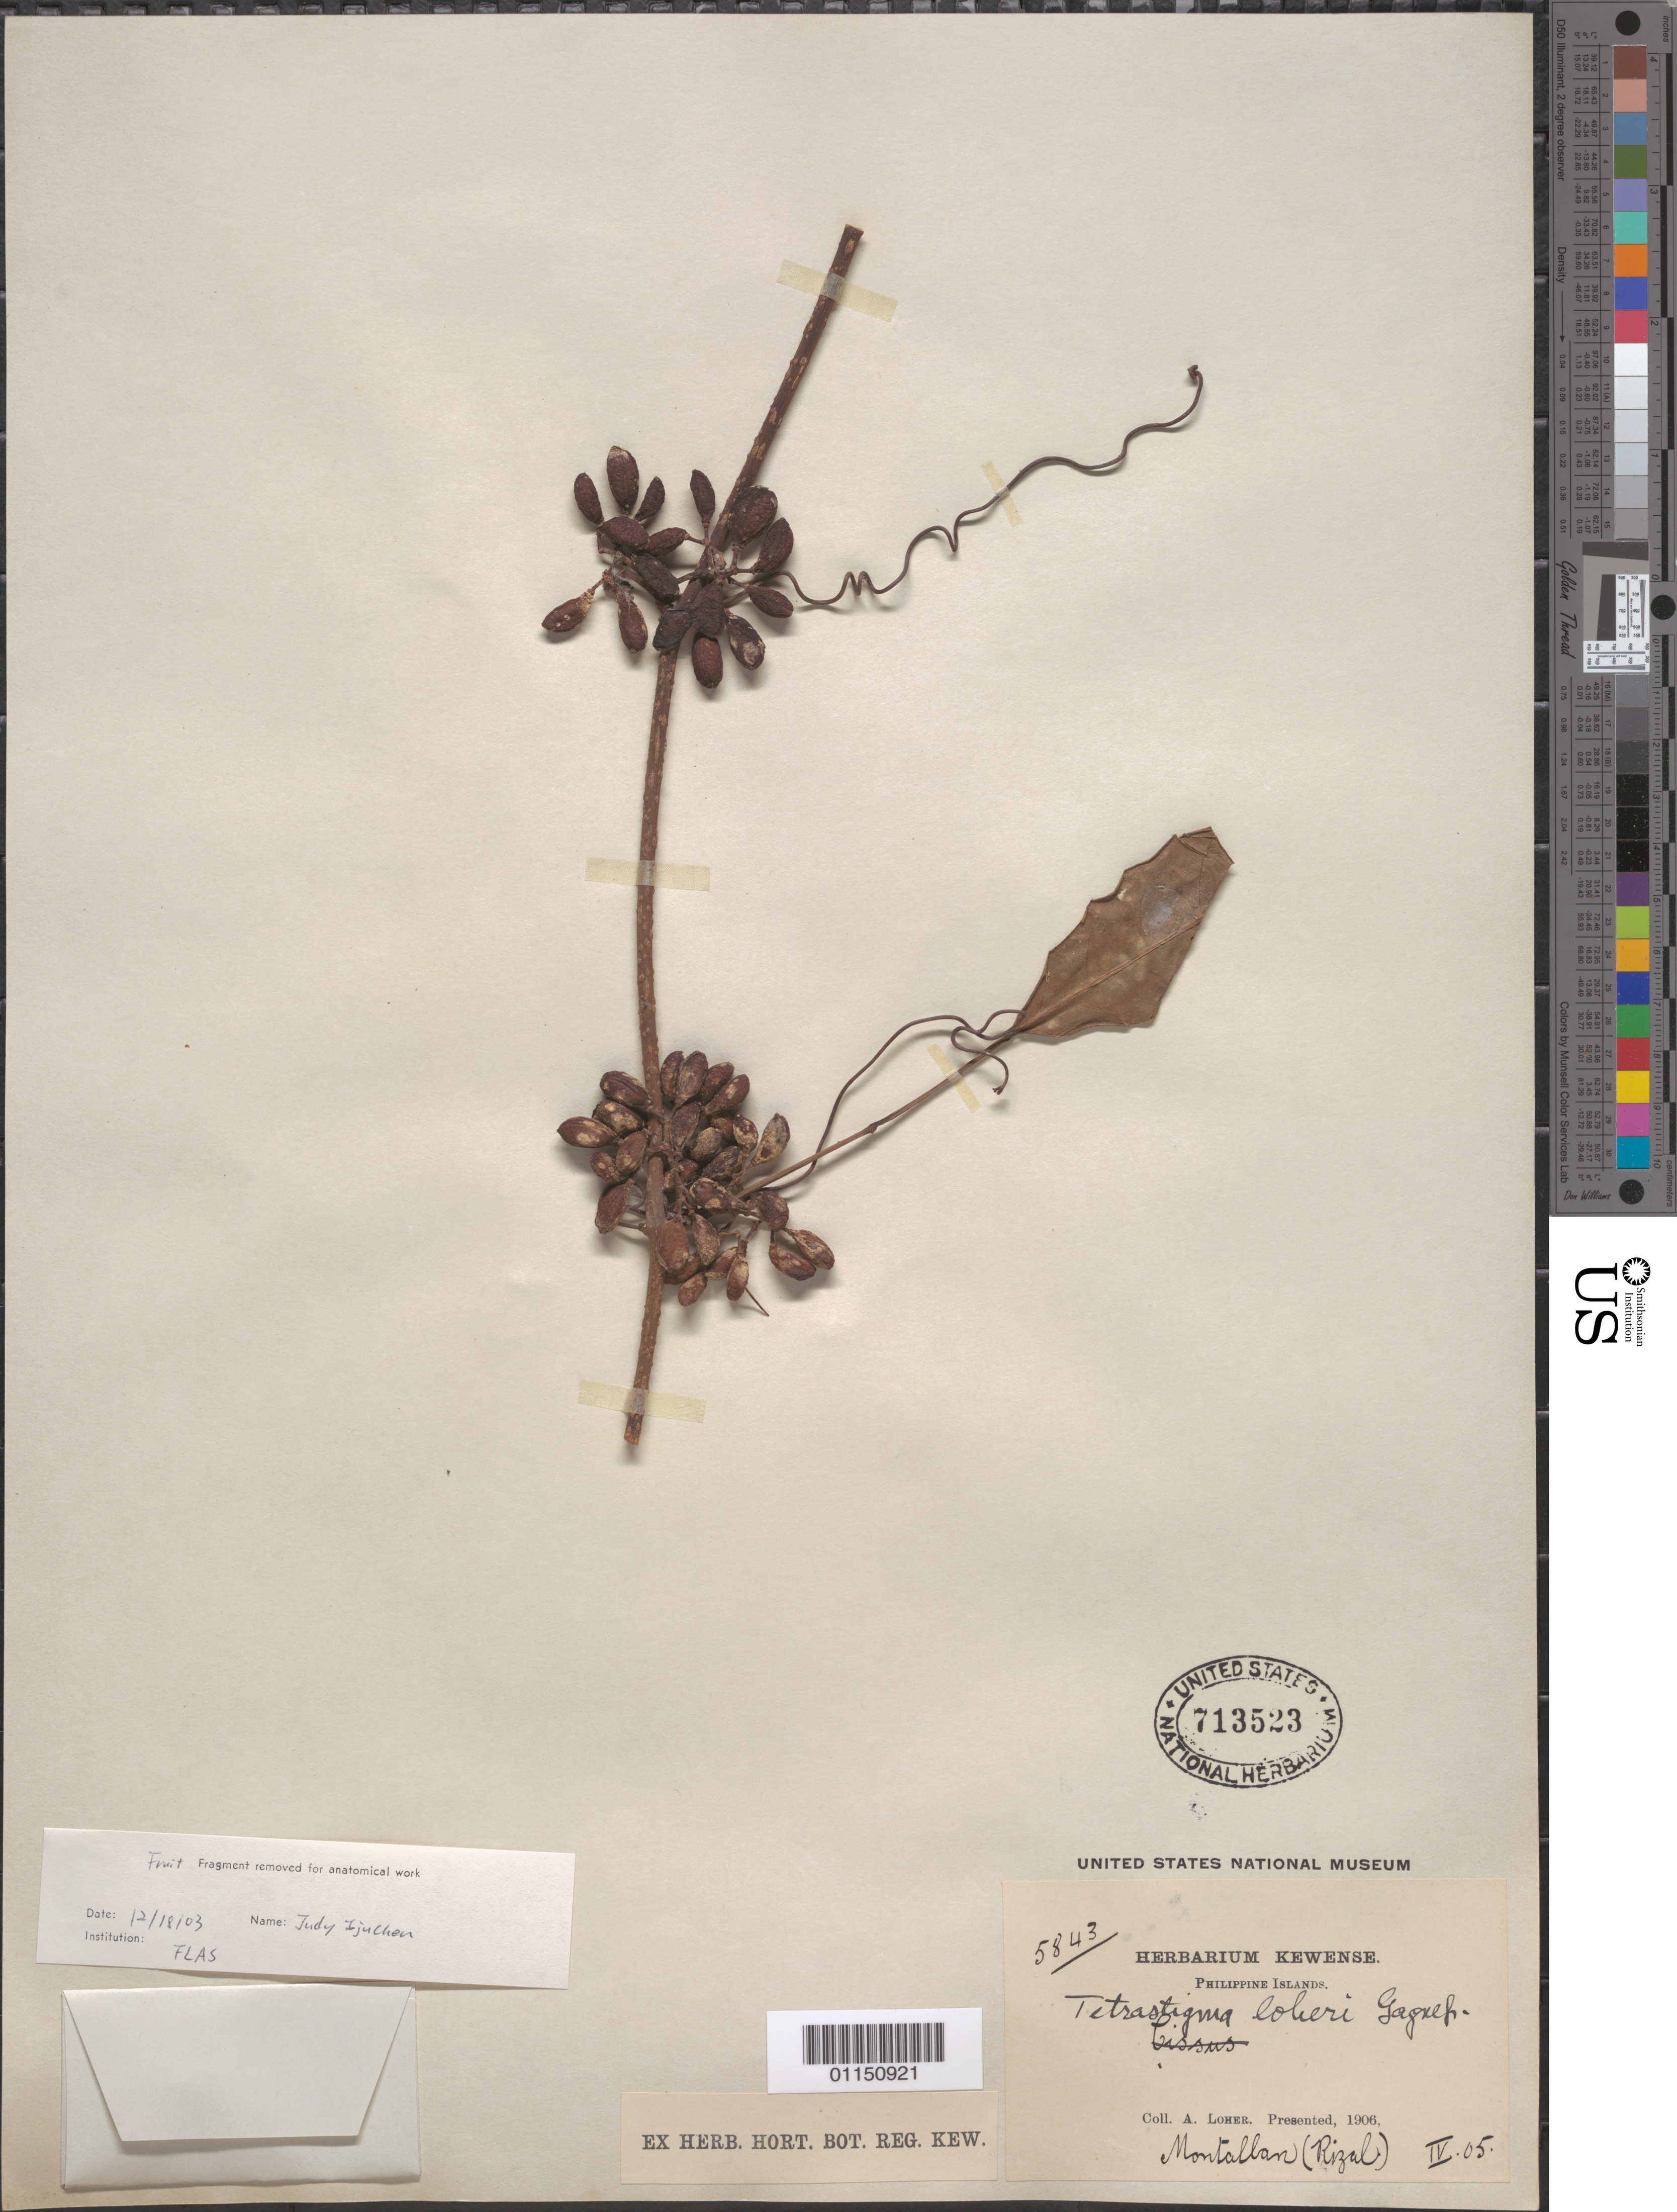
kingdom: Plantae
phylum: Tracheophyta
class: Magnoliopsida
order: Vitales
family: Vitaceae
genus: Tetrastigma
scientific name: Tetrastigma loheri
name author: Gagnep.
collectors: A. Loher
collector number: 5843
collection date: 1905-04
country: Philippines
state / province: Calabarzon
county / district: Rizal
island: Luzon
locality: Montalban.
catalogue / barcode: US 713523